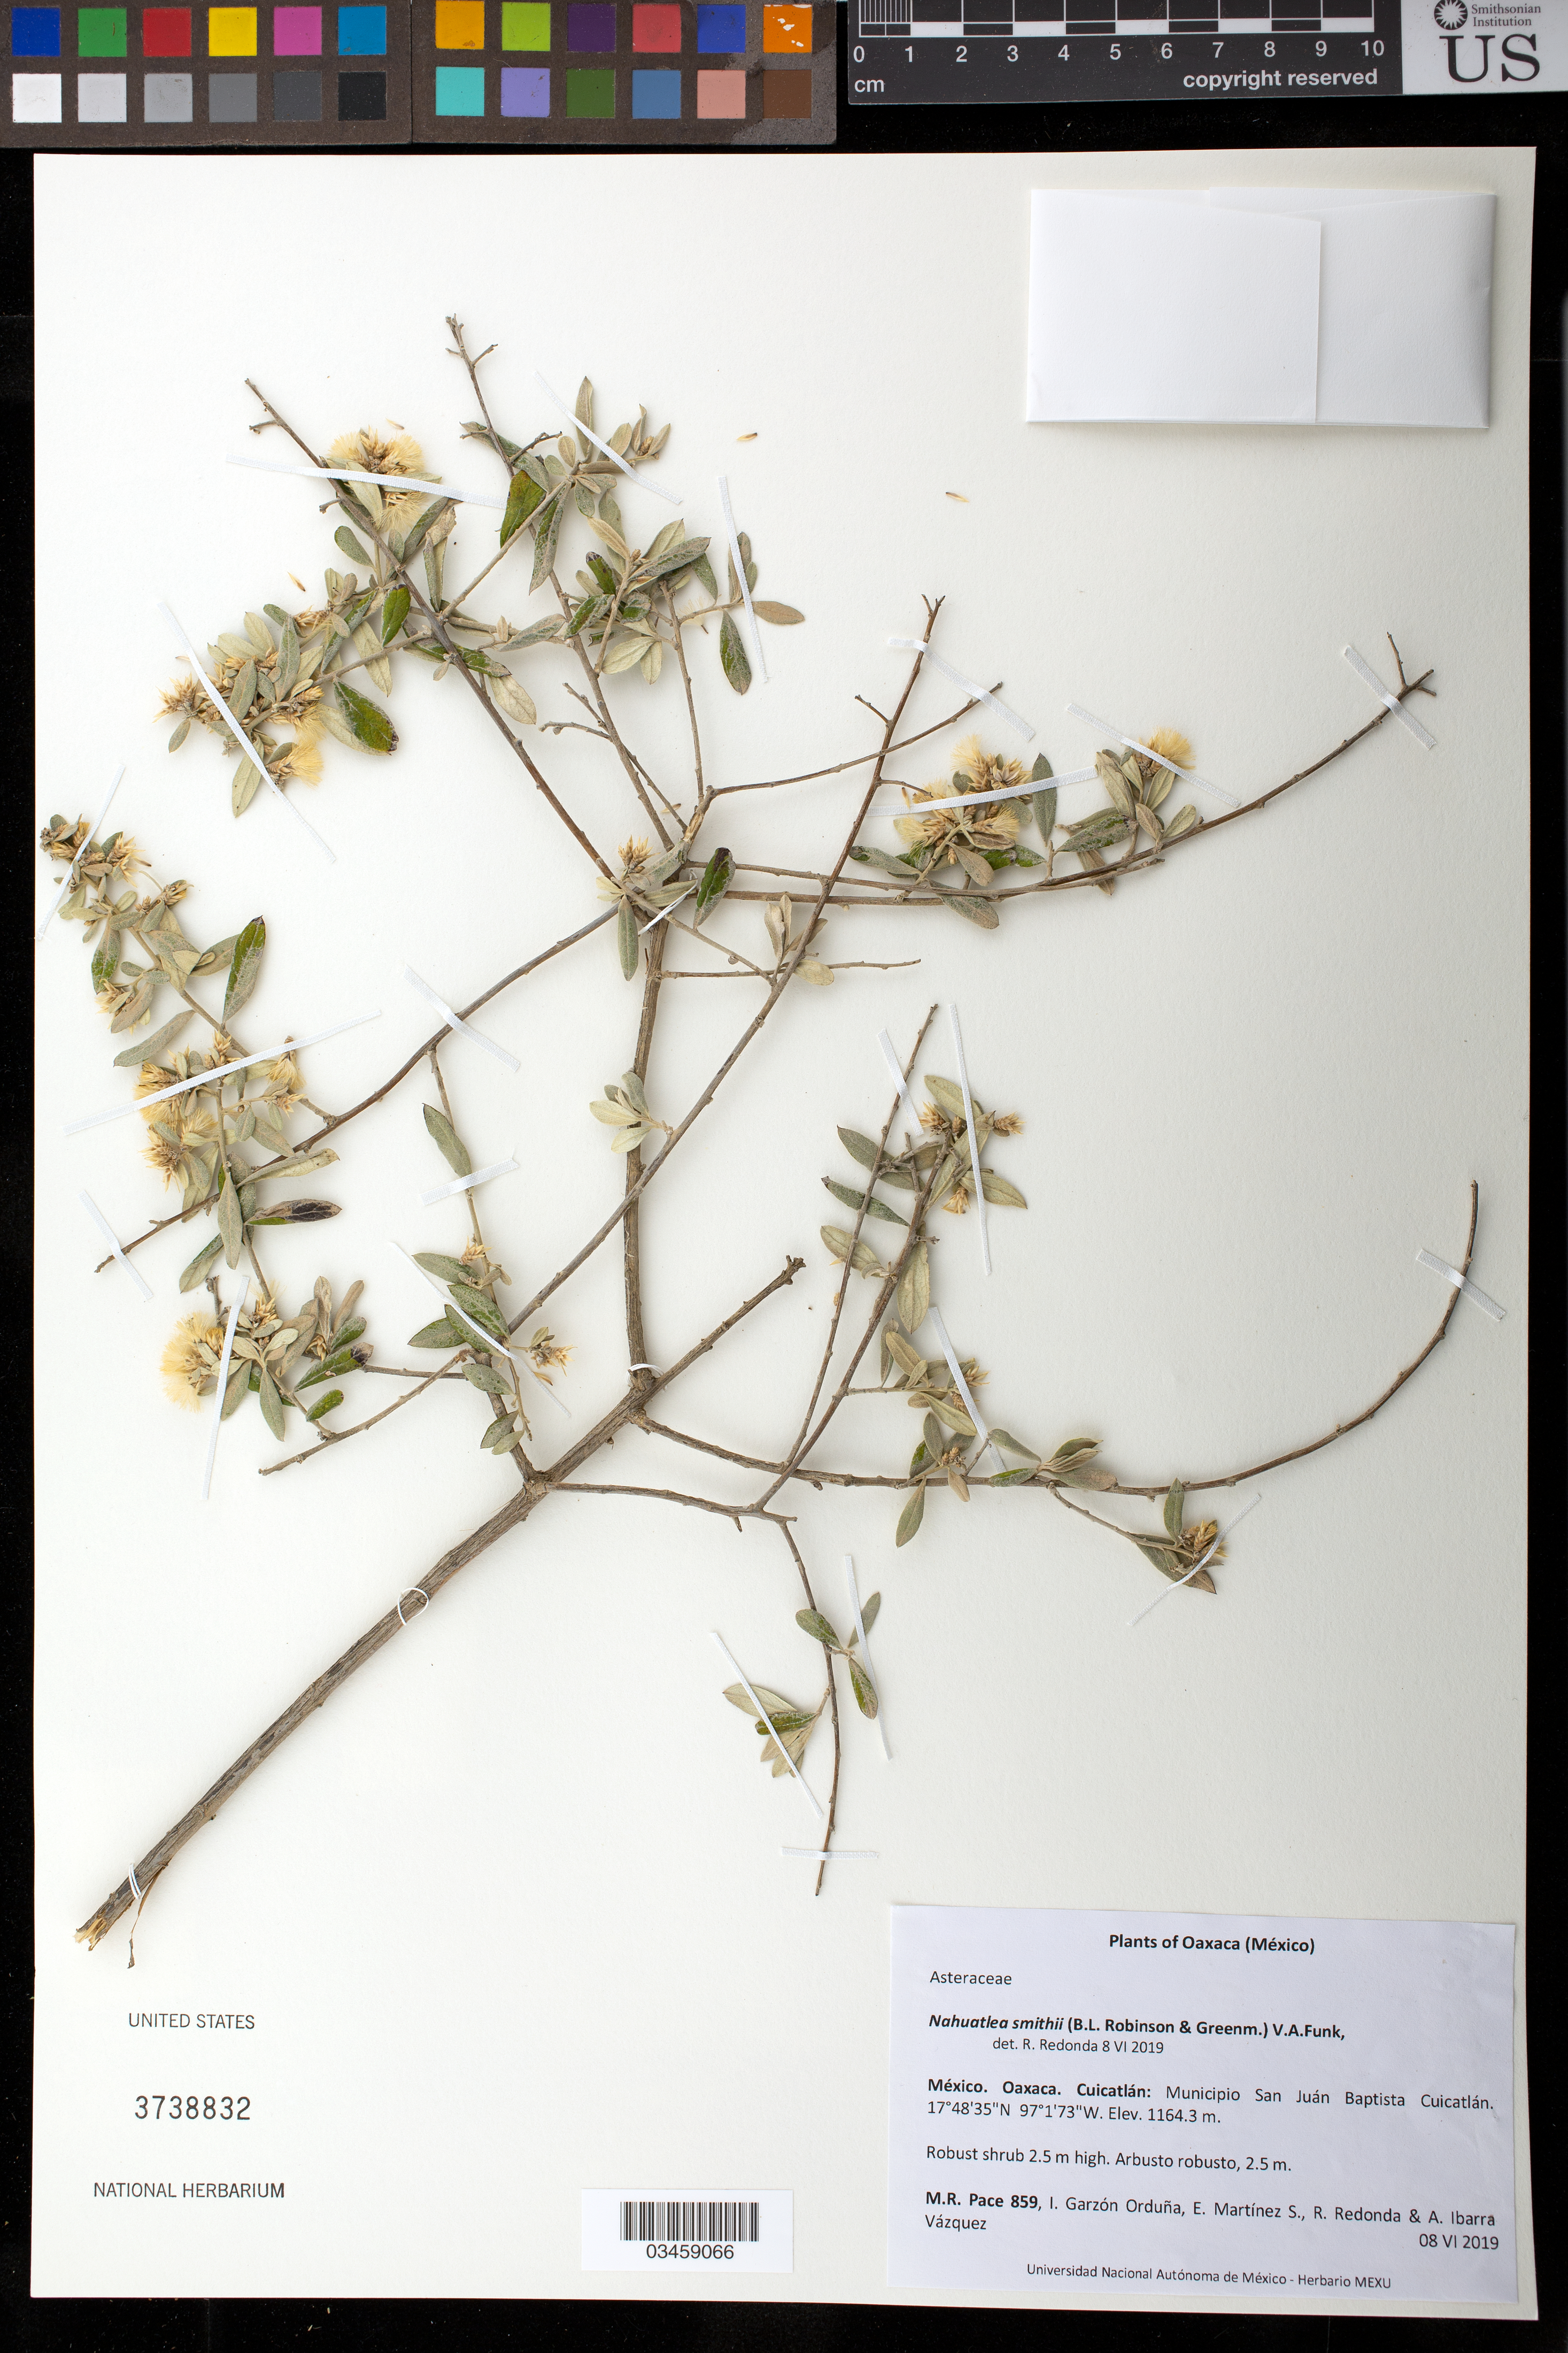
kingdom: Plantae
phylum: Tracheophyta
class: Magnoliopsida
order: Asterales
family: Asteraceae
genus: Nahuatlea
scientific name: Nahuatlea smithii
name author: V.A. Funk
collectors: M. R. Pace, I. Garzón Orduna, E. Martínez S., R. Redonda-Martínez & A. Ibarra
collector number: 859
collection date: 2019-06-08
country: Mexico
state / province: Oaxaca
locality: San Juan Baptista Cuicatlan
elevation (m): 1164.3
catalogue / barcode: US 3738832